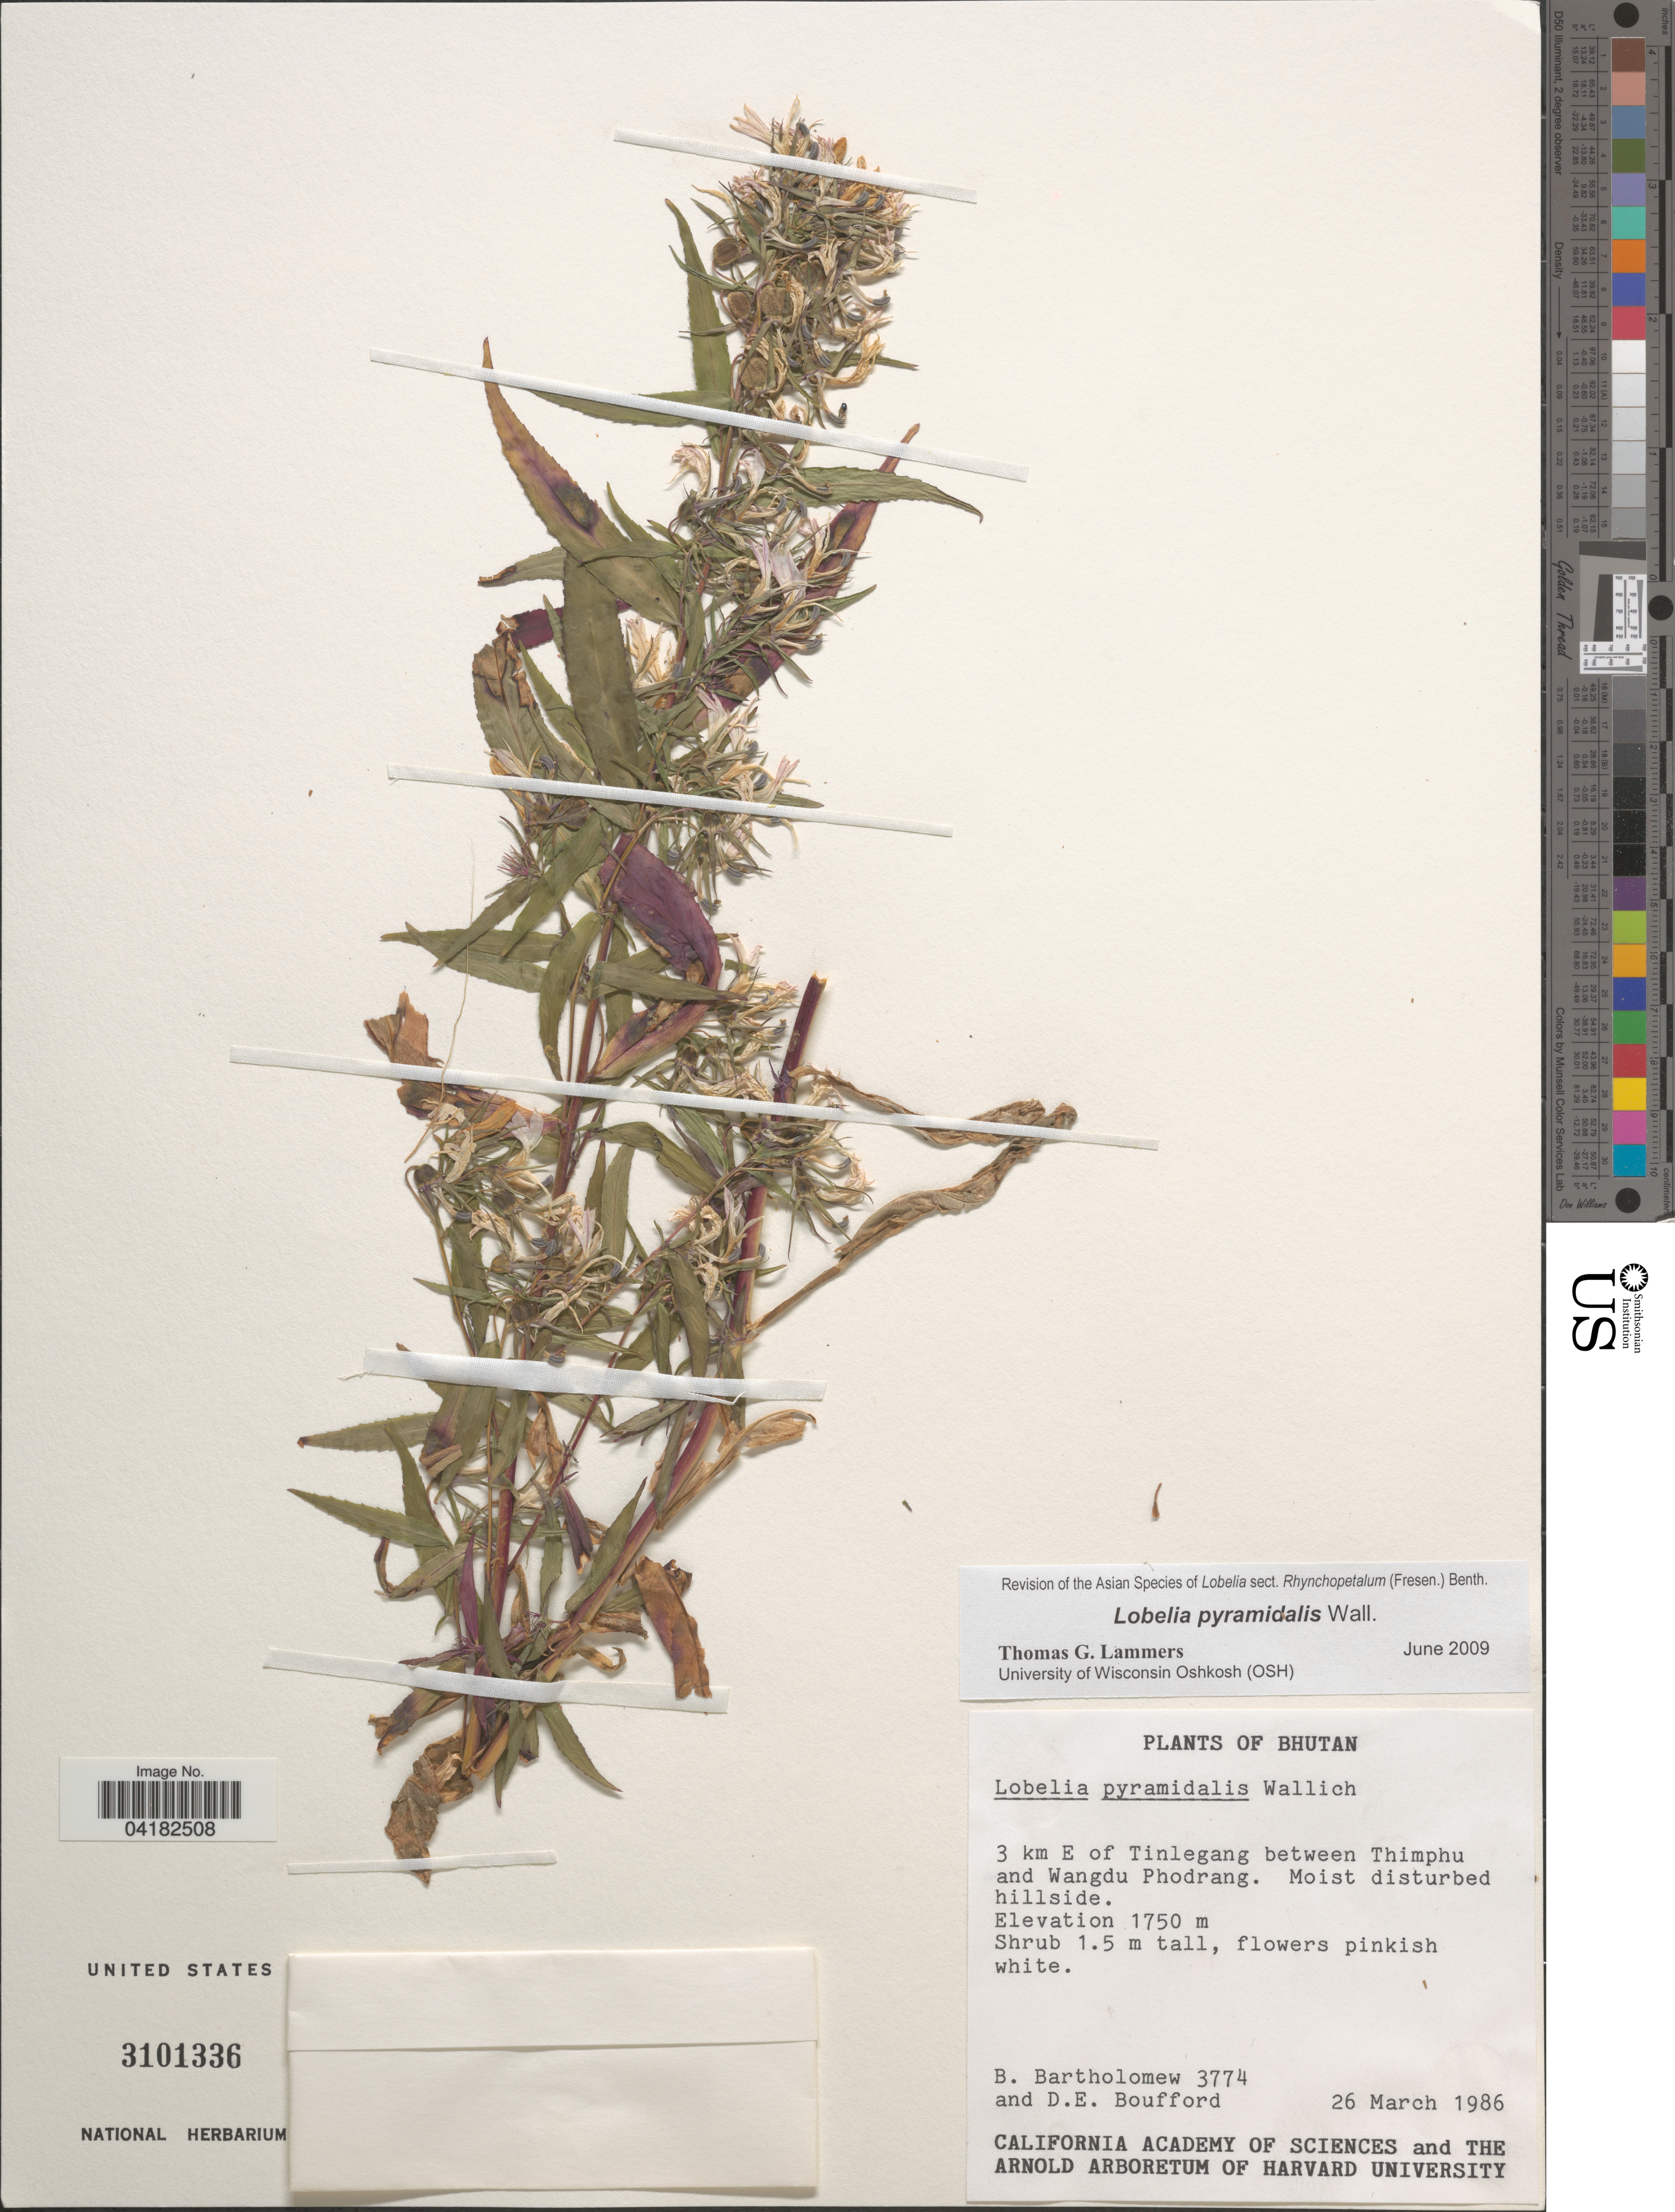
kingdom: Plantae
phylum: Tracheophyta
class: Magnoliopsida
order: Asterales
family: Campanulaceae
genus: Lobelia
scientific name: Lobelia pyramidalis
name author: Wall.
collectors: B. Bartholomew & D. E. Boufford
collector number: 3774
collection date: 1986-03-26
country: Bhutan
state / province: Wangdue Phodrang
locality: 3 km E of Tinlegang between Thimphu and Wangdu Phodrang.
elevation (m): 1750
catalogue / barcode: US 3101336